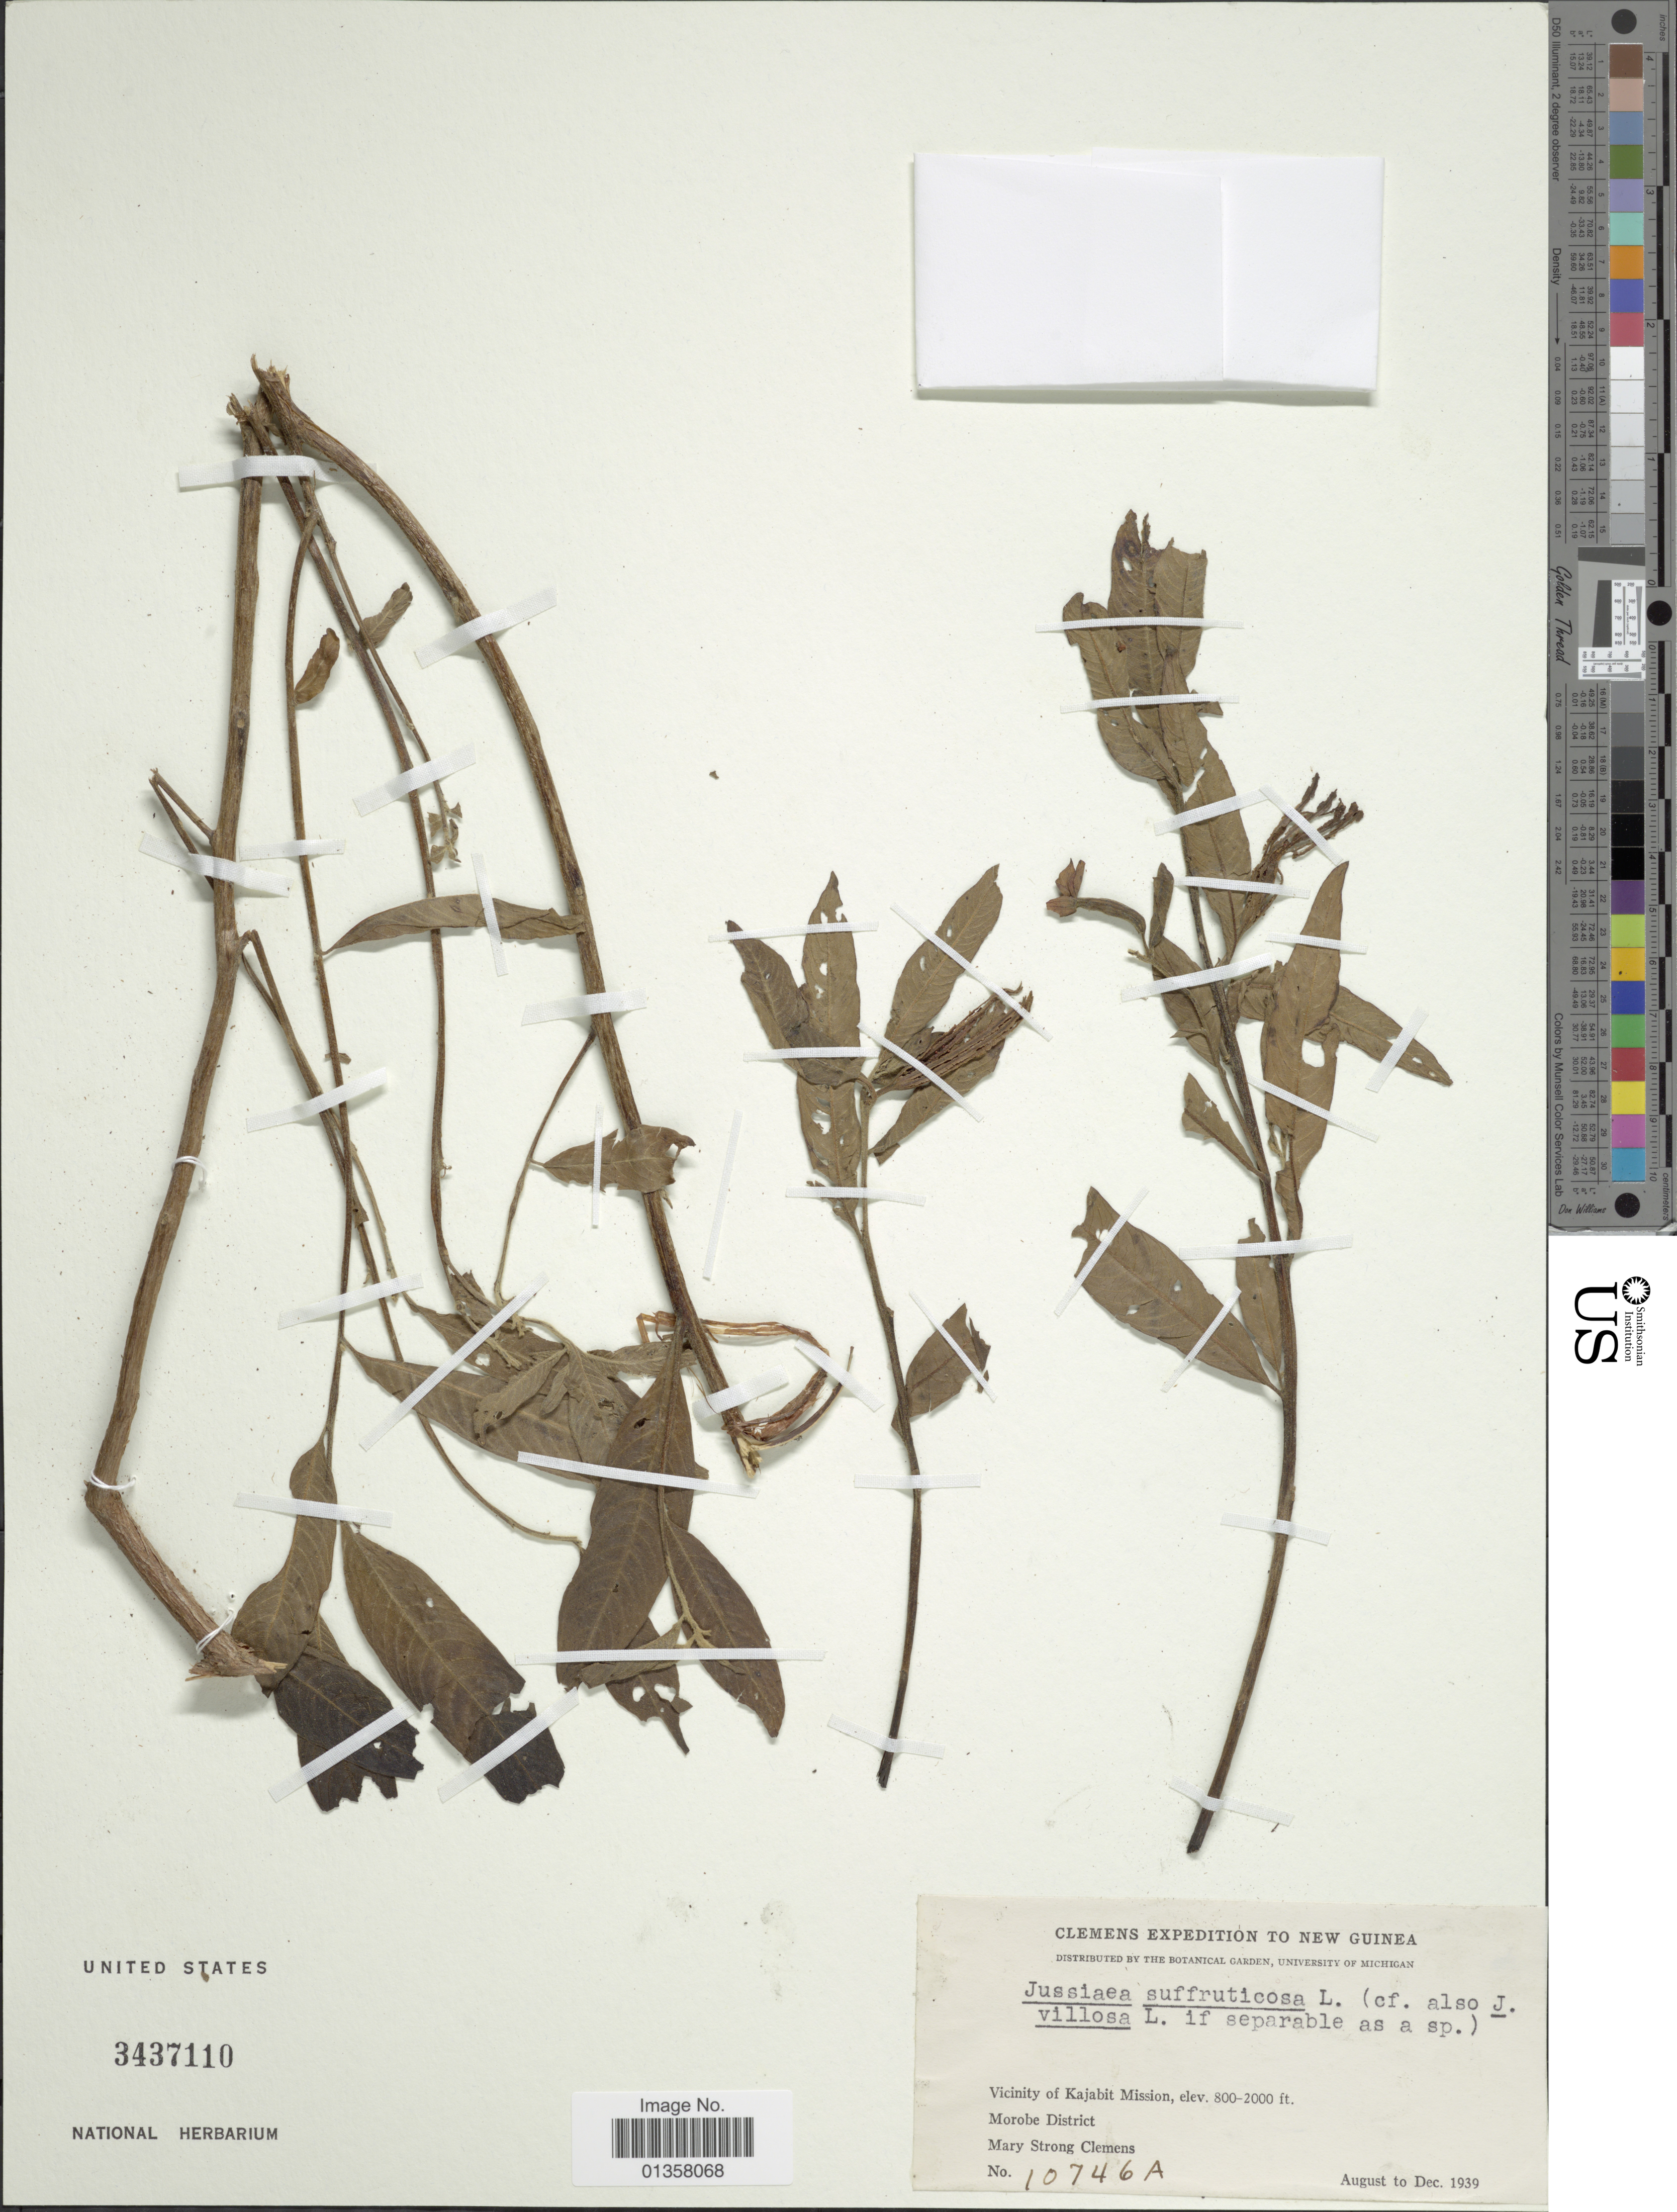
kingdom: Plantae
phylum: Tracheophyta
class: Magnoliopsida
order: Myrtales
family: Onagraceae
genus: Ludwigia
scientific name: Ludwigia octovalvis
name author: (Jacq.) P.H. Raven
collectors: M. S. Clemens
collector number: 10746A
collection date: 1939-08/1939-12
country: Papua New Guinea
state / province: Morobe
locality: Vicinity of Kajabit Mission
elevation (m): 244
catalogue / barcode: US 3437110